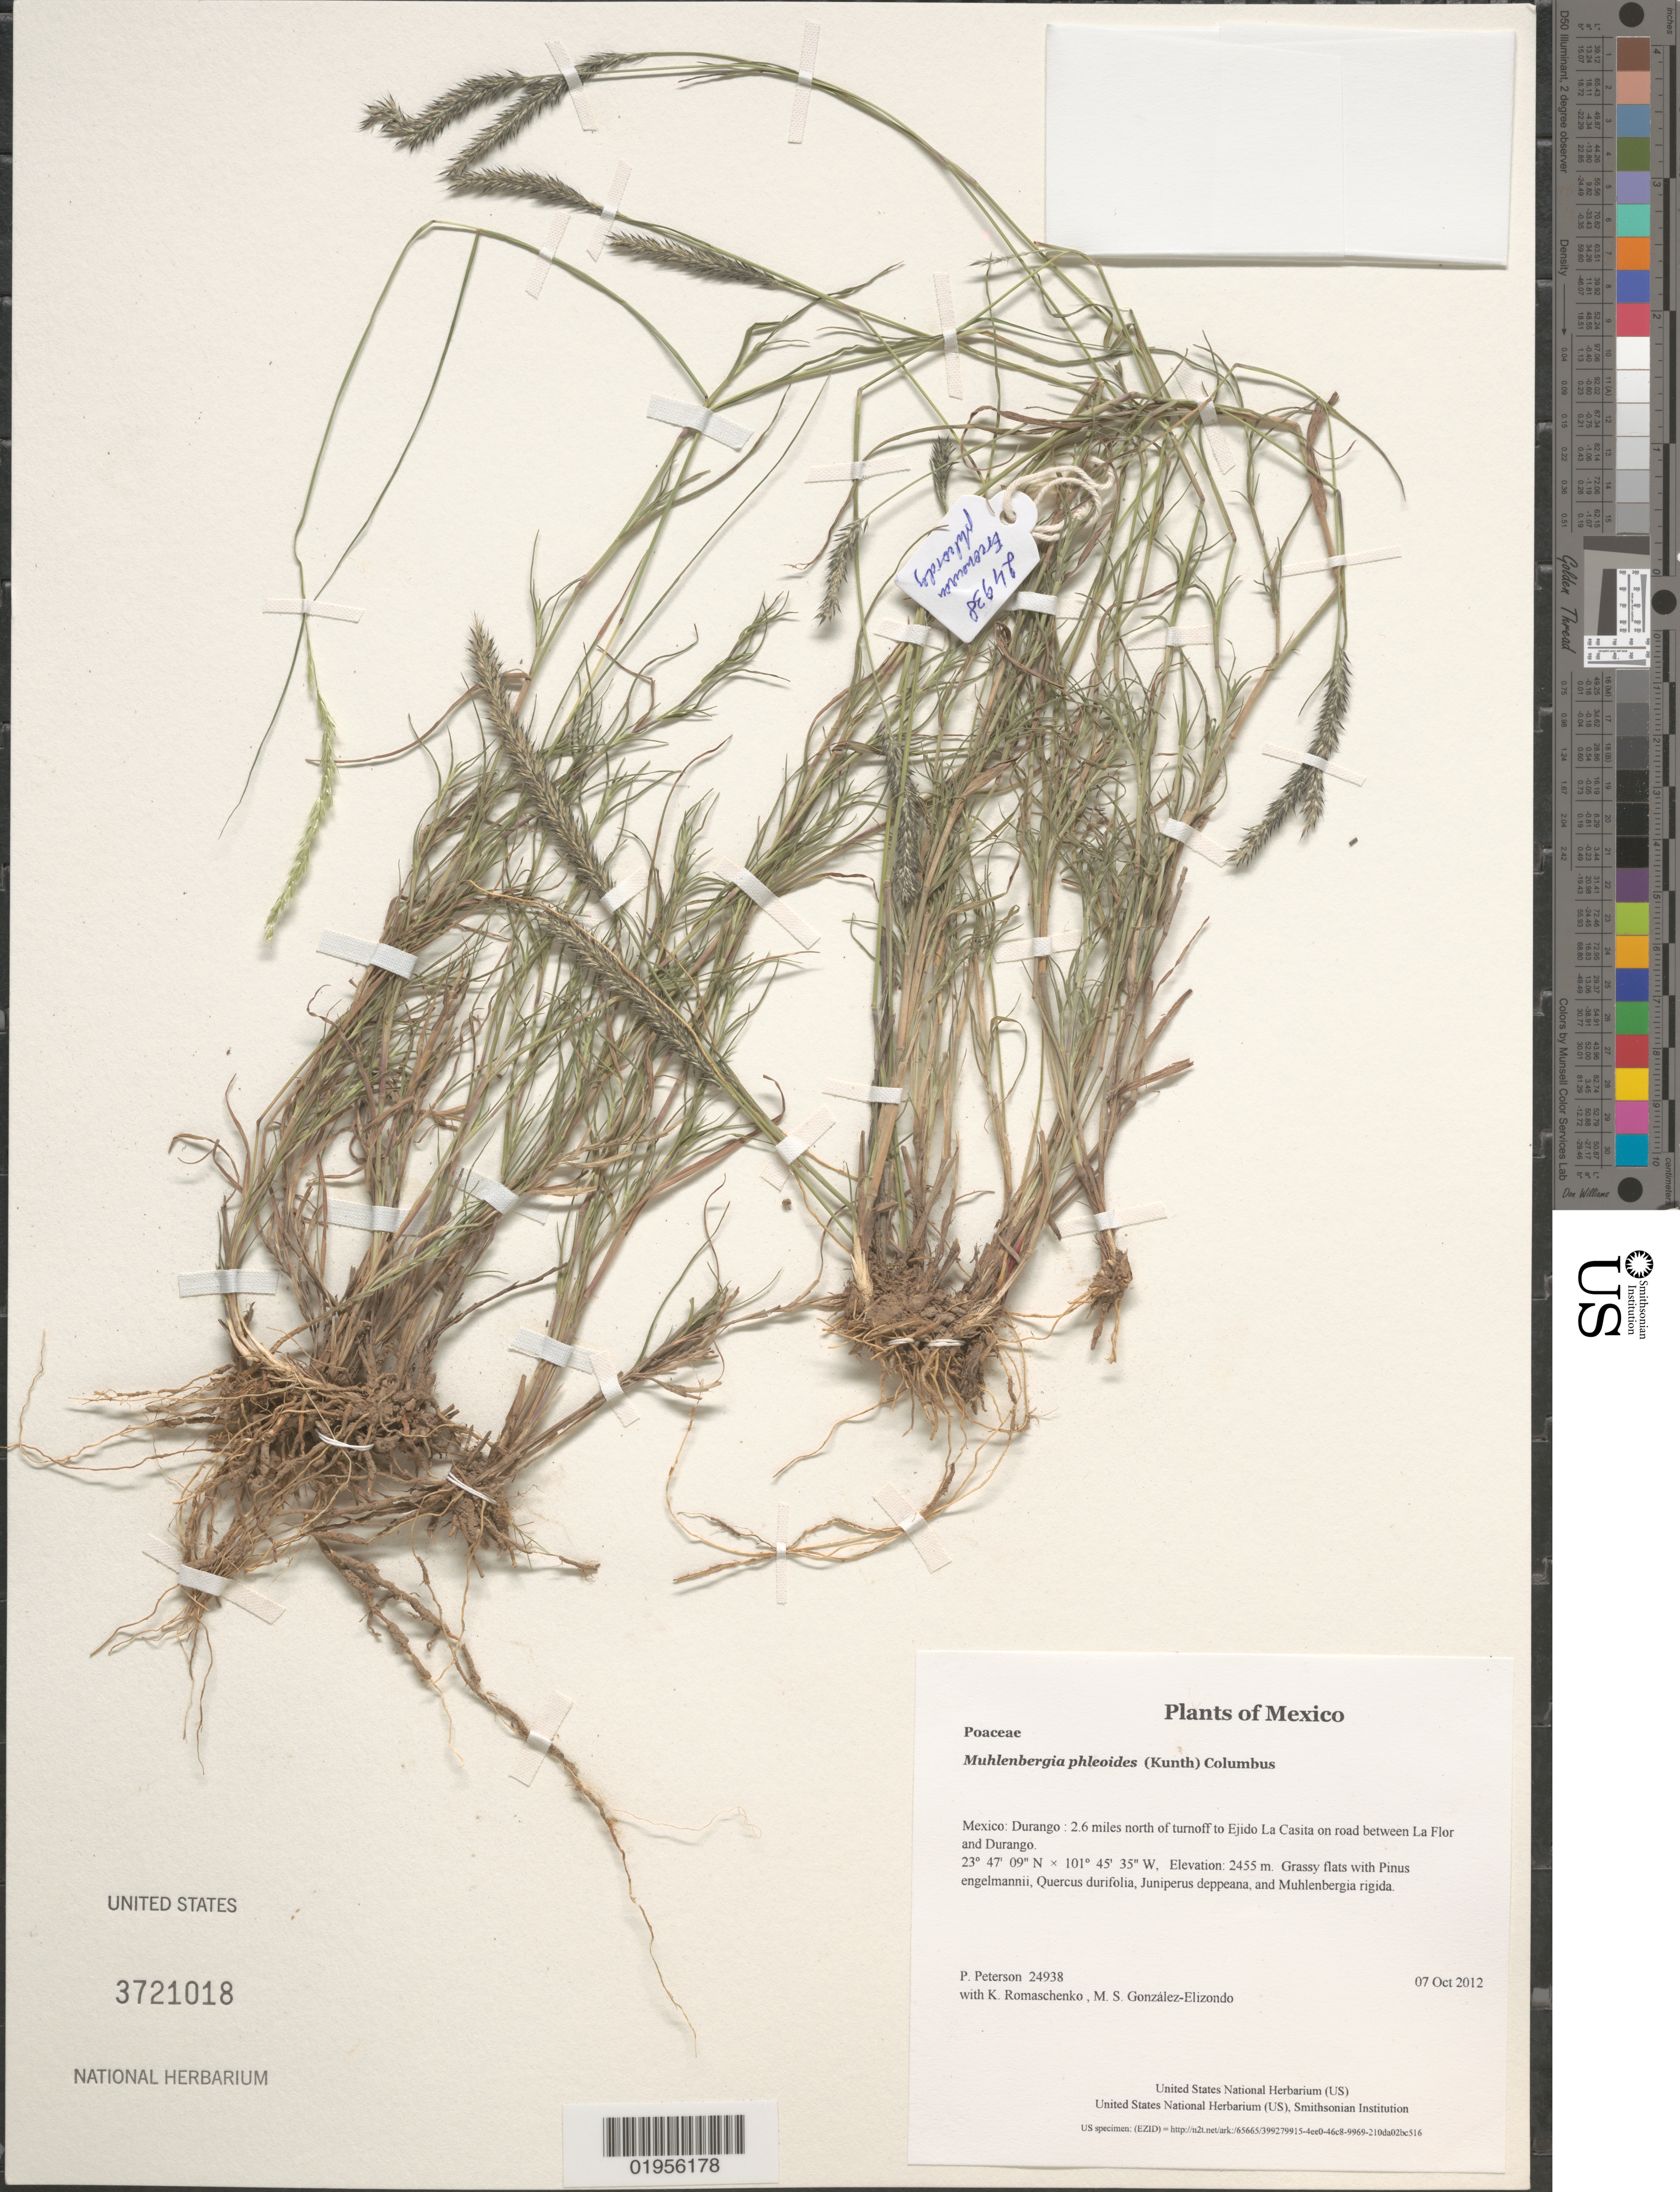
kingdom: Plantae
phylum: Tracheophyta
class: Liliopsida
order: Poales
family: Poaceae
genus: Muhlenbergia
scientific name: Muhlenbergia phleoides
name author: (Kunth) Columbus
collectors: P. M. Peterson, K. Romaschenko & M. S. González-Elizondo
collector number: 24938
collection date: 2012-10-07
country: Mexico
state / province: Durango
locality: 2.6 miles north of turnoff to Ejido La Casita on road between La Flor and Durango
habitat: Grassy flats with Pinus engelmannii, Quercus durifolia, Juniperus deppeana, and Muhlenbergia rigida.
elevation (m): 2455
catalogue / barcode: US 3721018